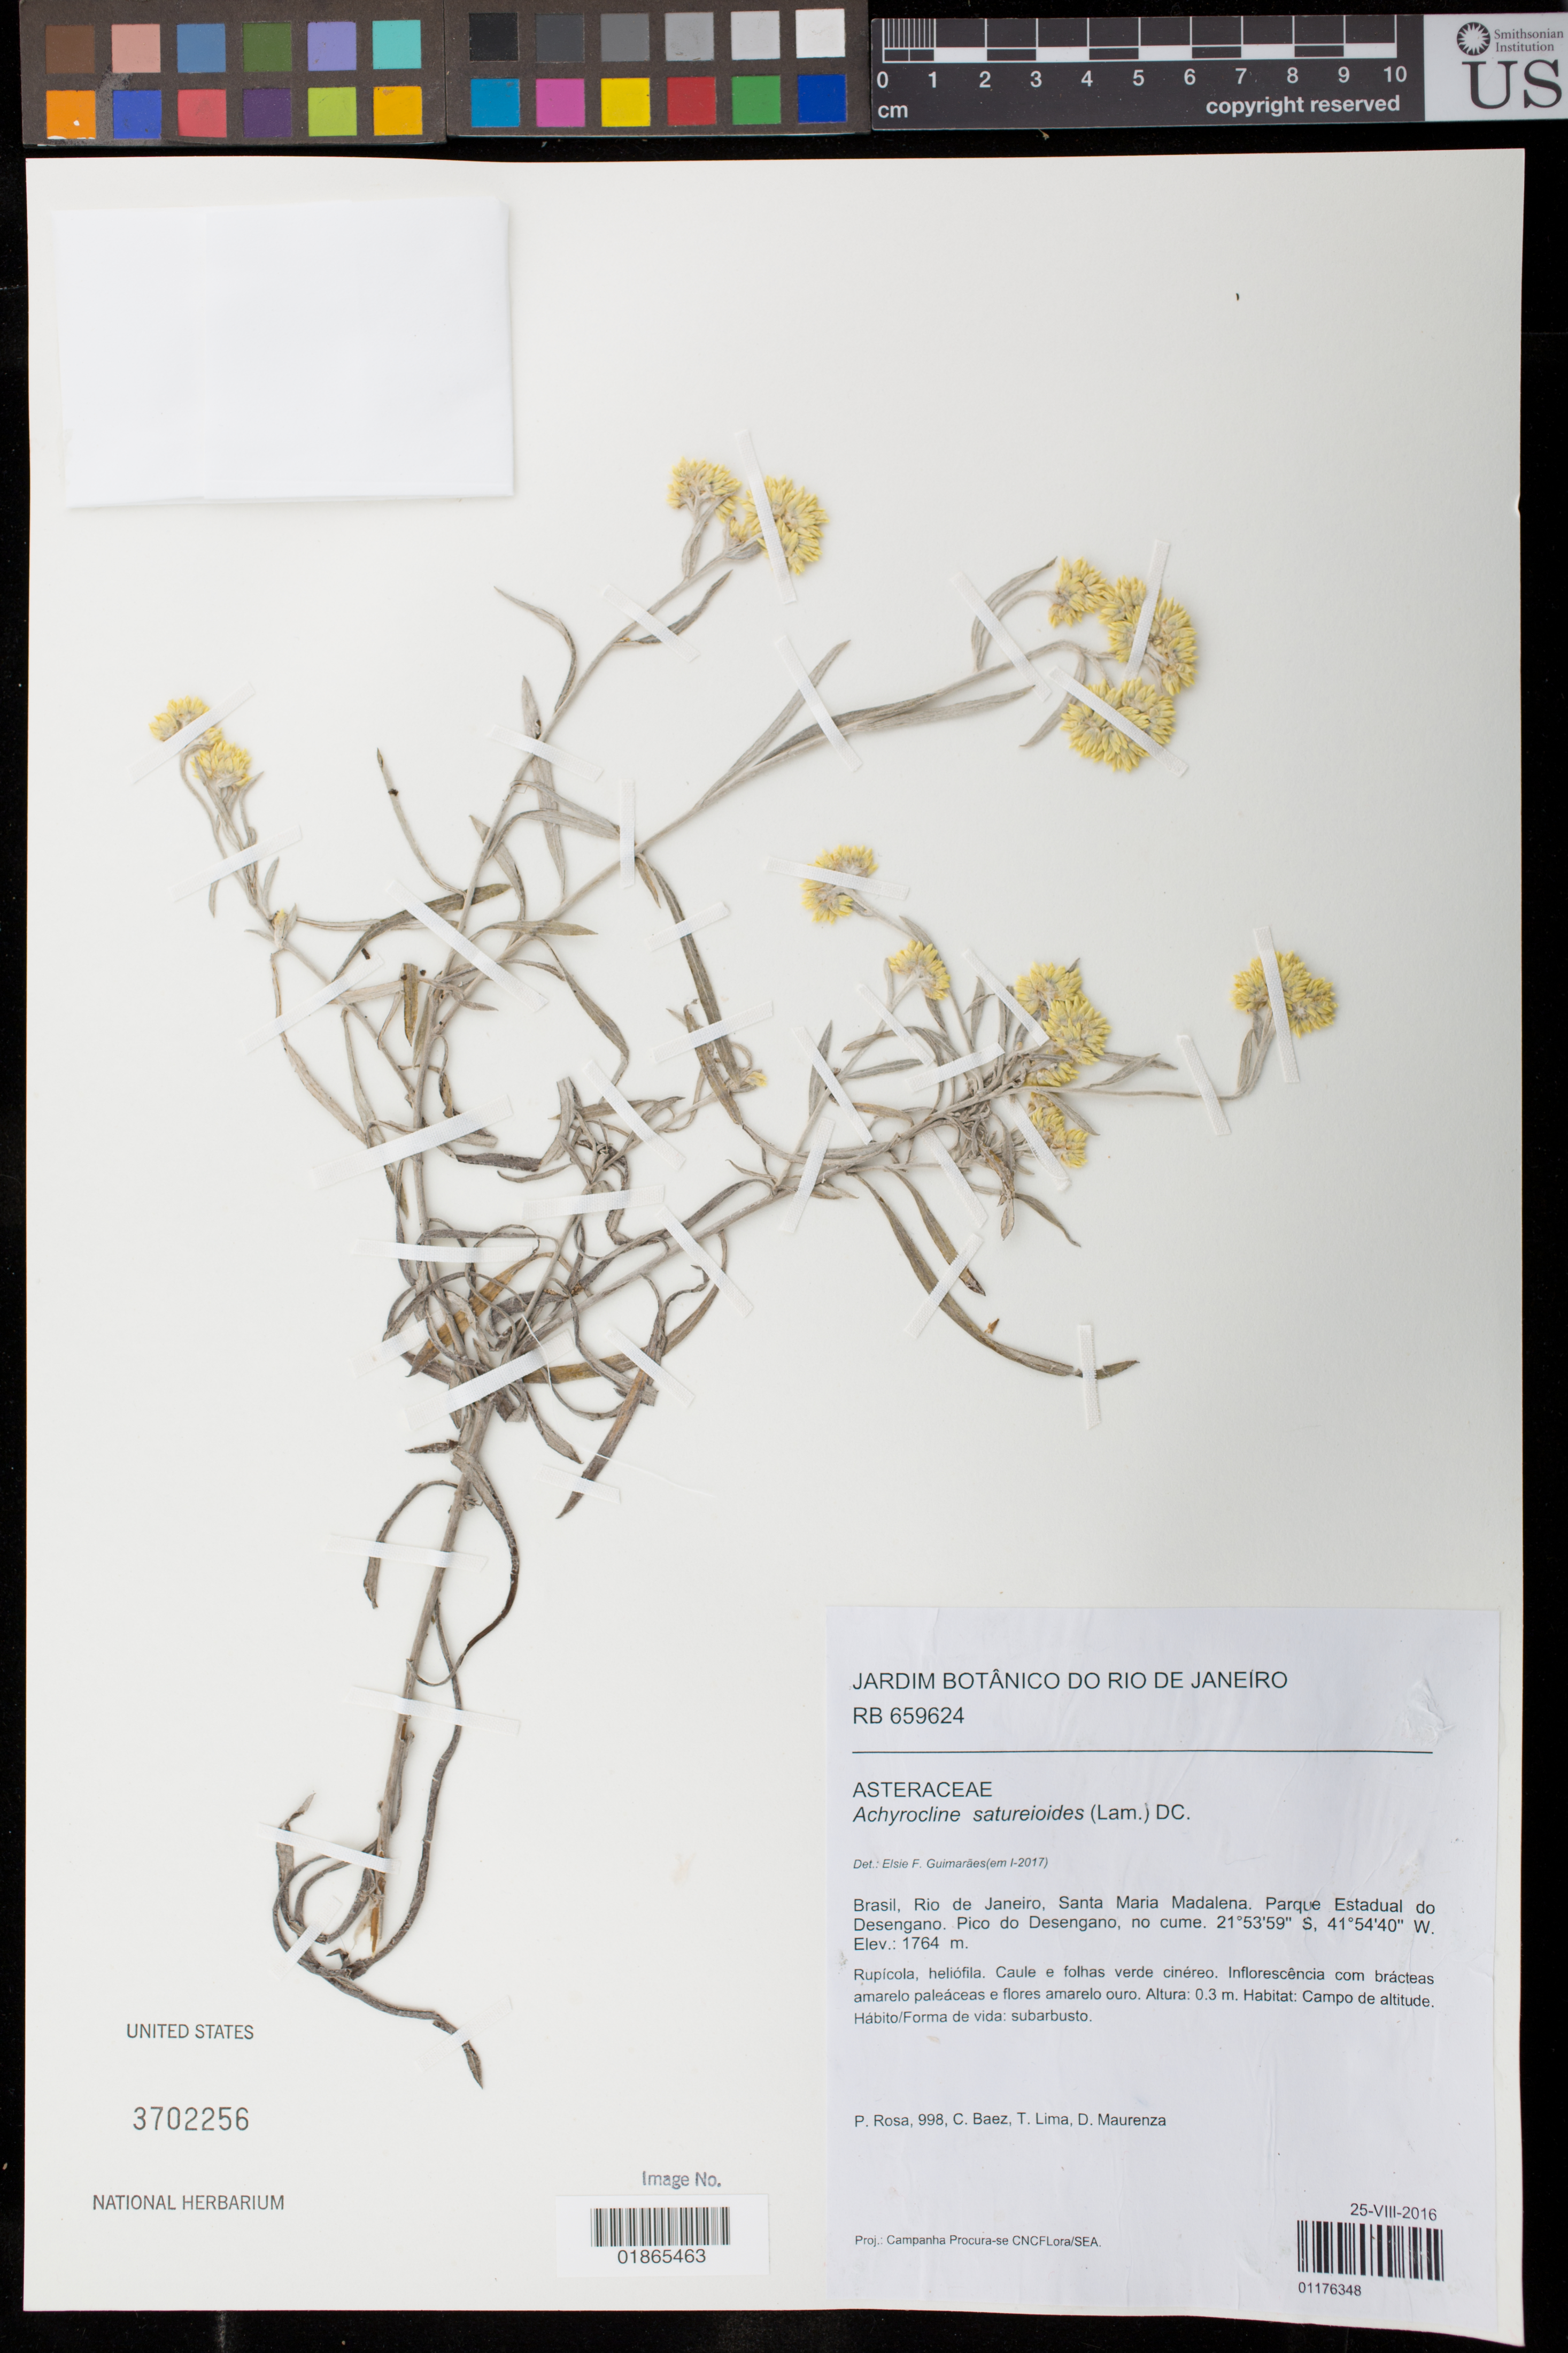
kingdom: Plantae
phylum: Tracheophyta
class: Magnoliopsida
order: Asterales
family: Asteraceae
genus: Achyrocline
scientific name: Achyrocline satureioides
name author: (Lam.) DC.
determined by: Guimarães, E. F.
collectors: P. Rosa, C. Baez, T. Lima & D. Maurenza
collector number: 998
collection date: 2016-08-25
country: Brazil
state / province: Rio de Janeiro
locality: Santa Maria Madalena. Parque Estadual do Desengano. Pico do Desengano, no cume.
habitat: Campo de altitude.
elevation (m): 1764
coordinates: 21 53 59 S, 41 54 40 W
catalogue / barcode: US 3702256